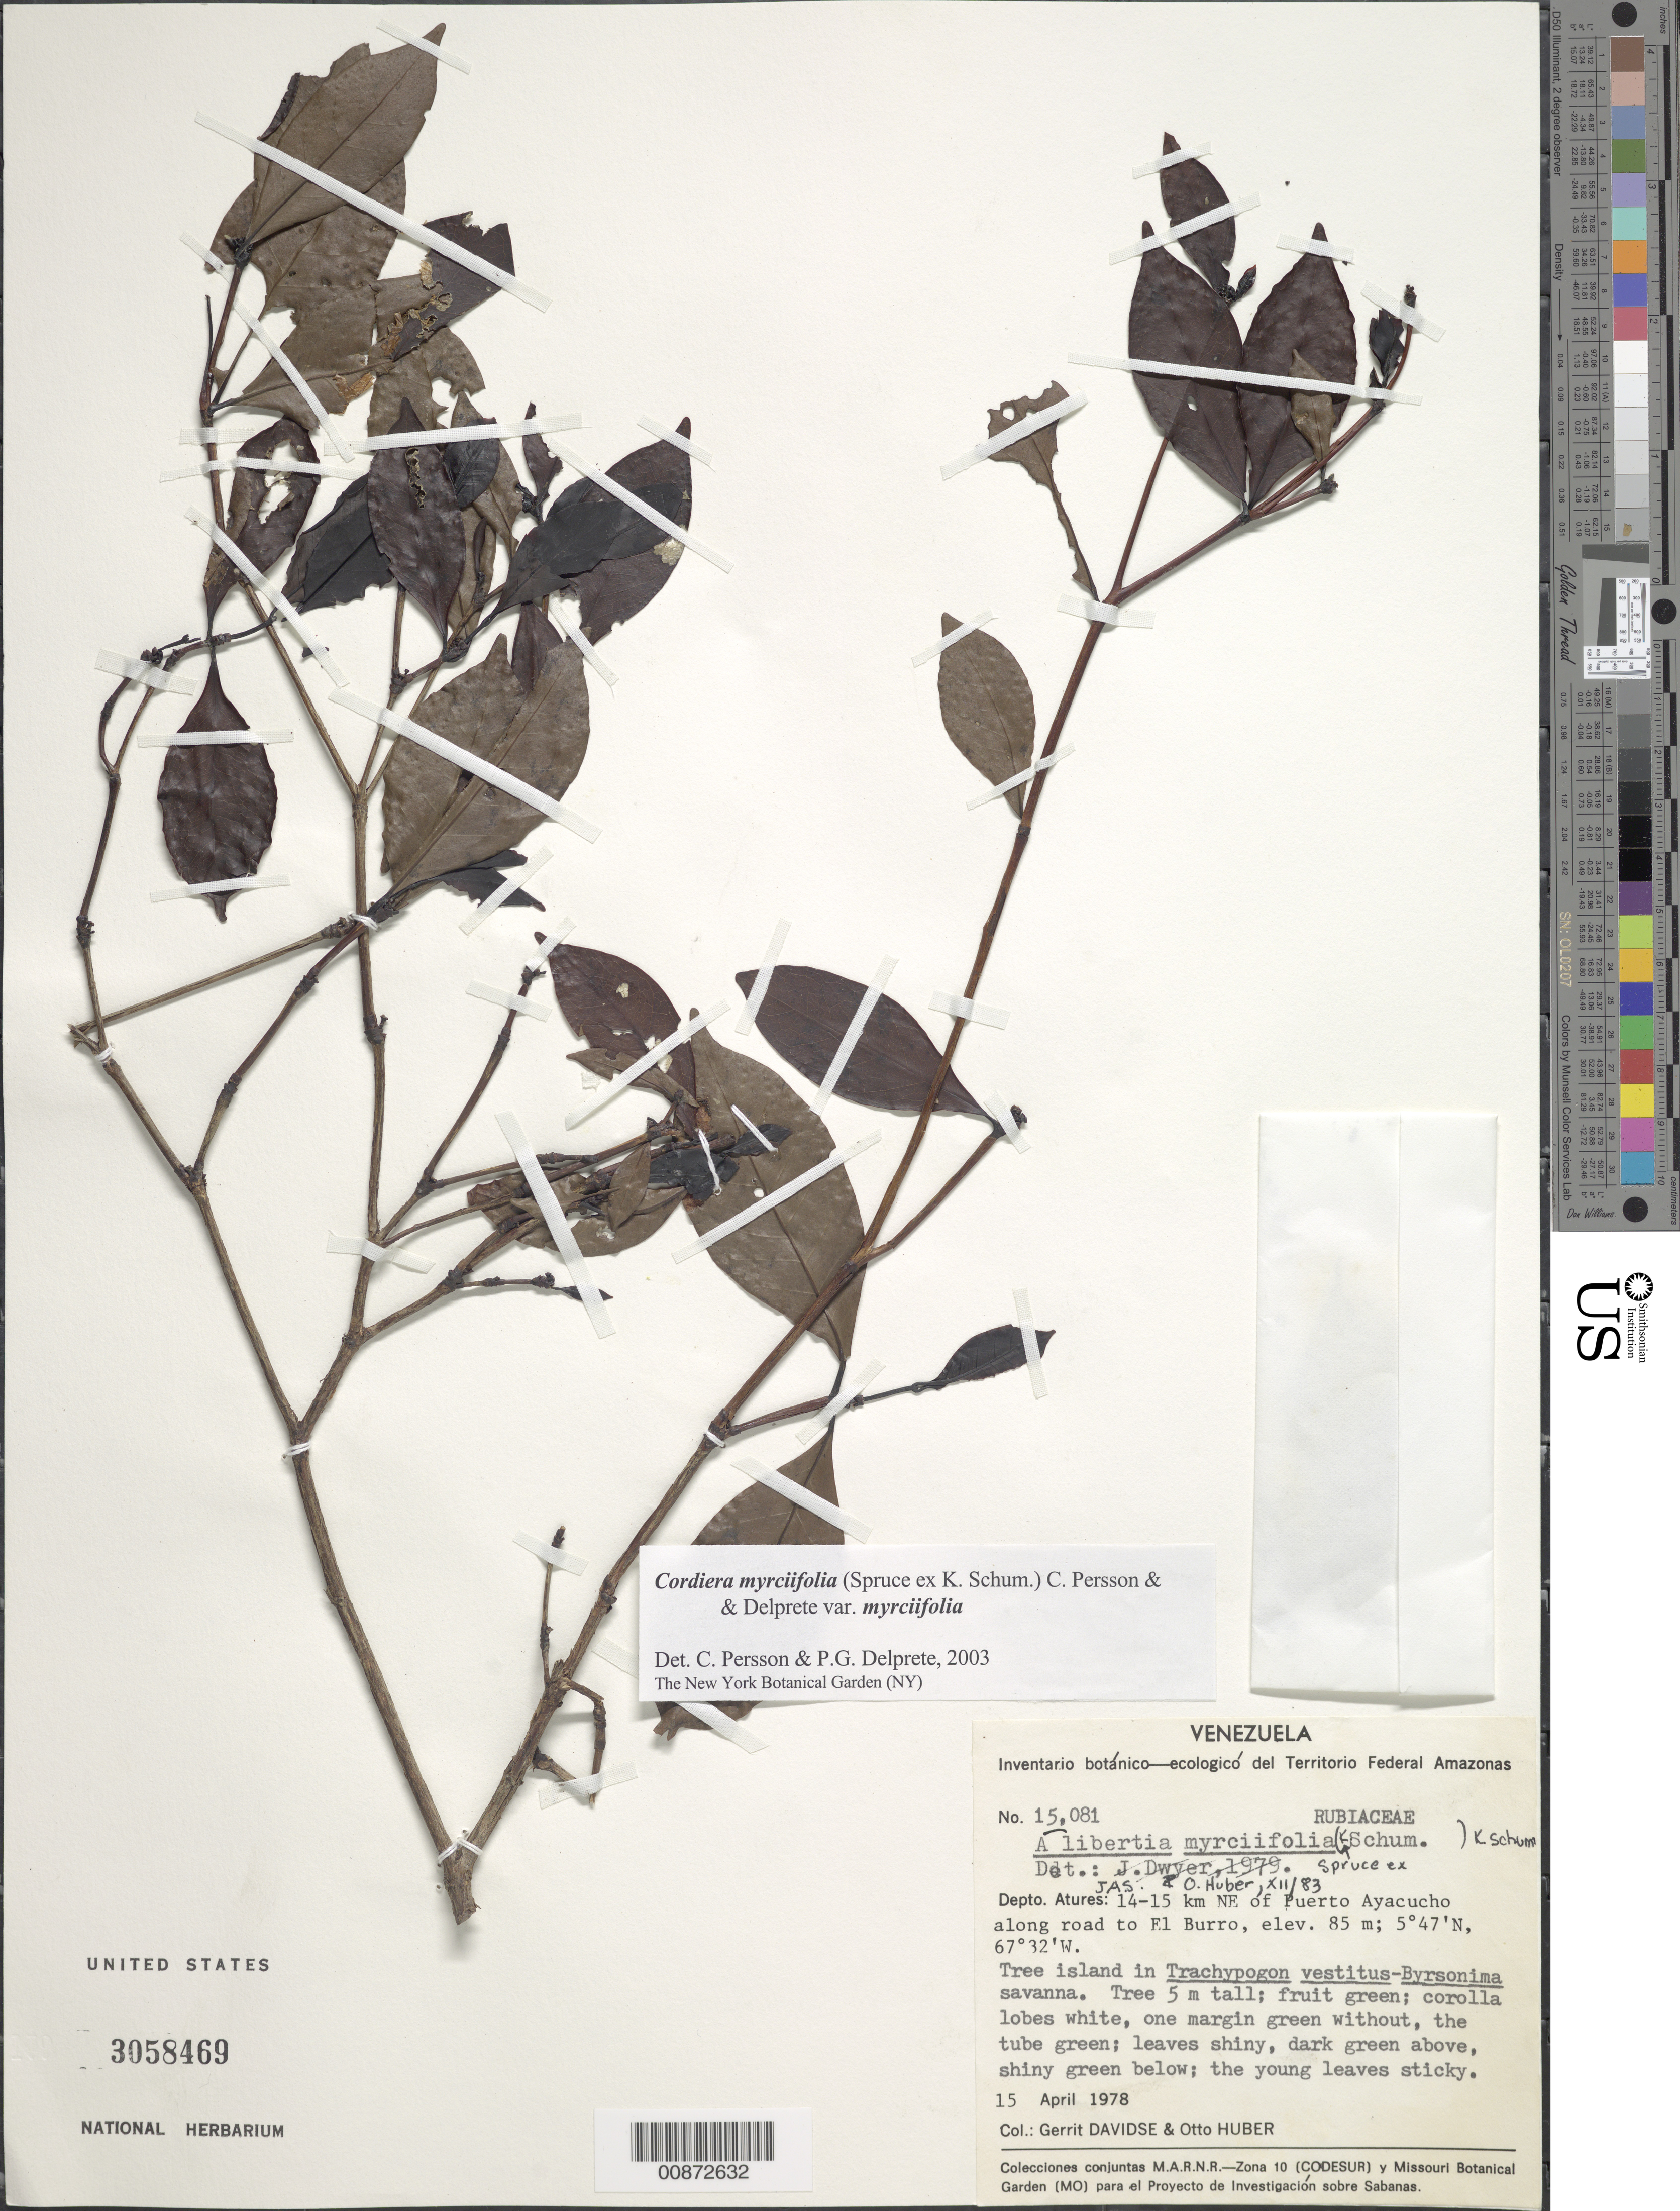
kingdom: Plantae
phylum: Tracheophyta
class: Magnoliopsida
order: Gentianales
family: Rubiaceae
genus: Cordiera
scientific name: Cordiera myrciifolia var. myrciifolia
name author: (K. Schum.) C.H. Perss. & Delprete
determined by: Delprete, P. G.; Persson, C. H.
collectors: G. Davidse & O. Huber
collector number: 15081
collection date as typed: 15-Apr-78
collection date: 1978-04-15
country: Venezuela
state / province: Amazonas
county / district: Atures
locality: Puerto Ayacucho, 14-15 km NE of on road to El Burro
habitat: Tree island in Trachypogon vestitus-Byrsonima savanna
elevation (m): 85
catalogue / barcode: US 3058469